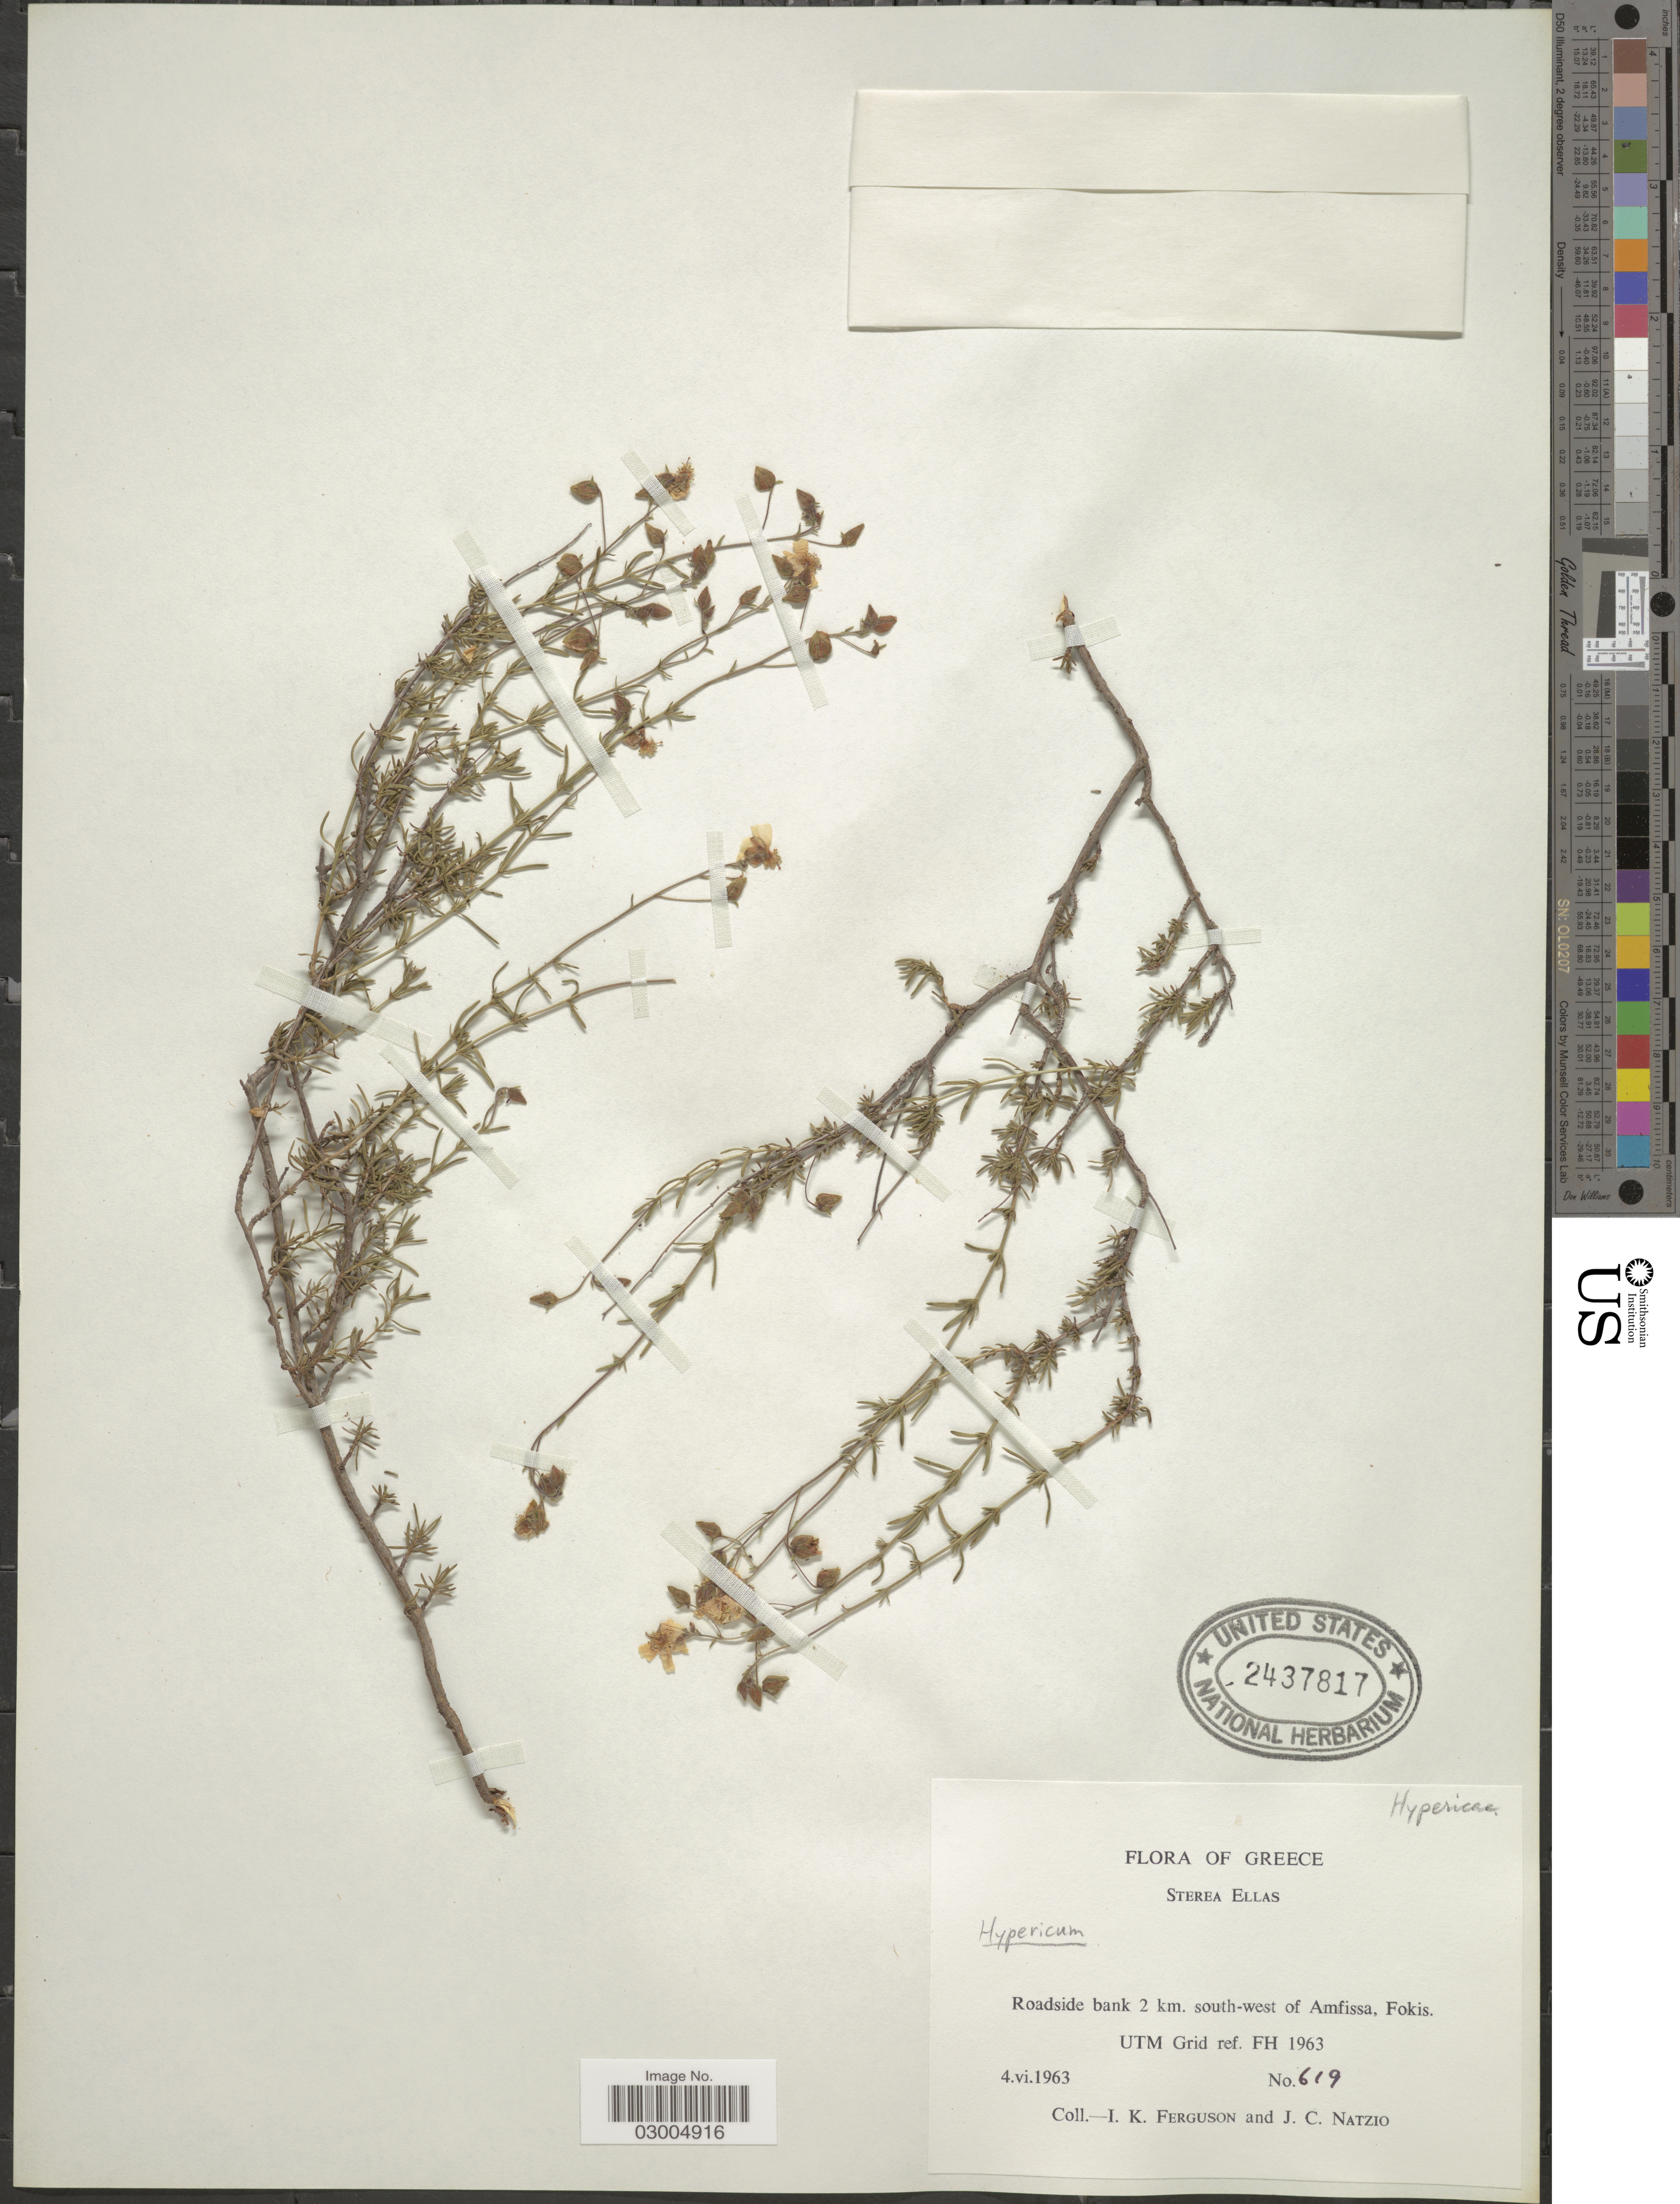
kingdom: Plantae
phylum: Tracheophyta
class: Magnoliopsida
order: Malpighiales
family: Hypericaceae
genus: Hypericum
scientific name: Hypericum sp.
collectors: I. K. Ferguson & J. Natzio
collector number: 619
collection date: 1963-06-04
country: Greece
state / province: Central Greece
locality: Sterea Ellas. Roadside bank 2 km. south-west of Amfissa, Fokis. UTM Grid ref. FH 1963.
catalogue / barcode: US 2437817